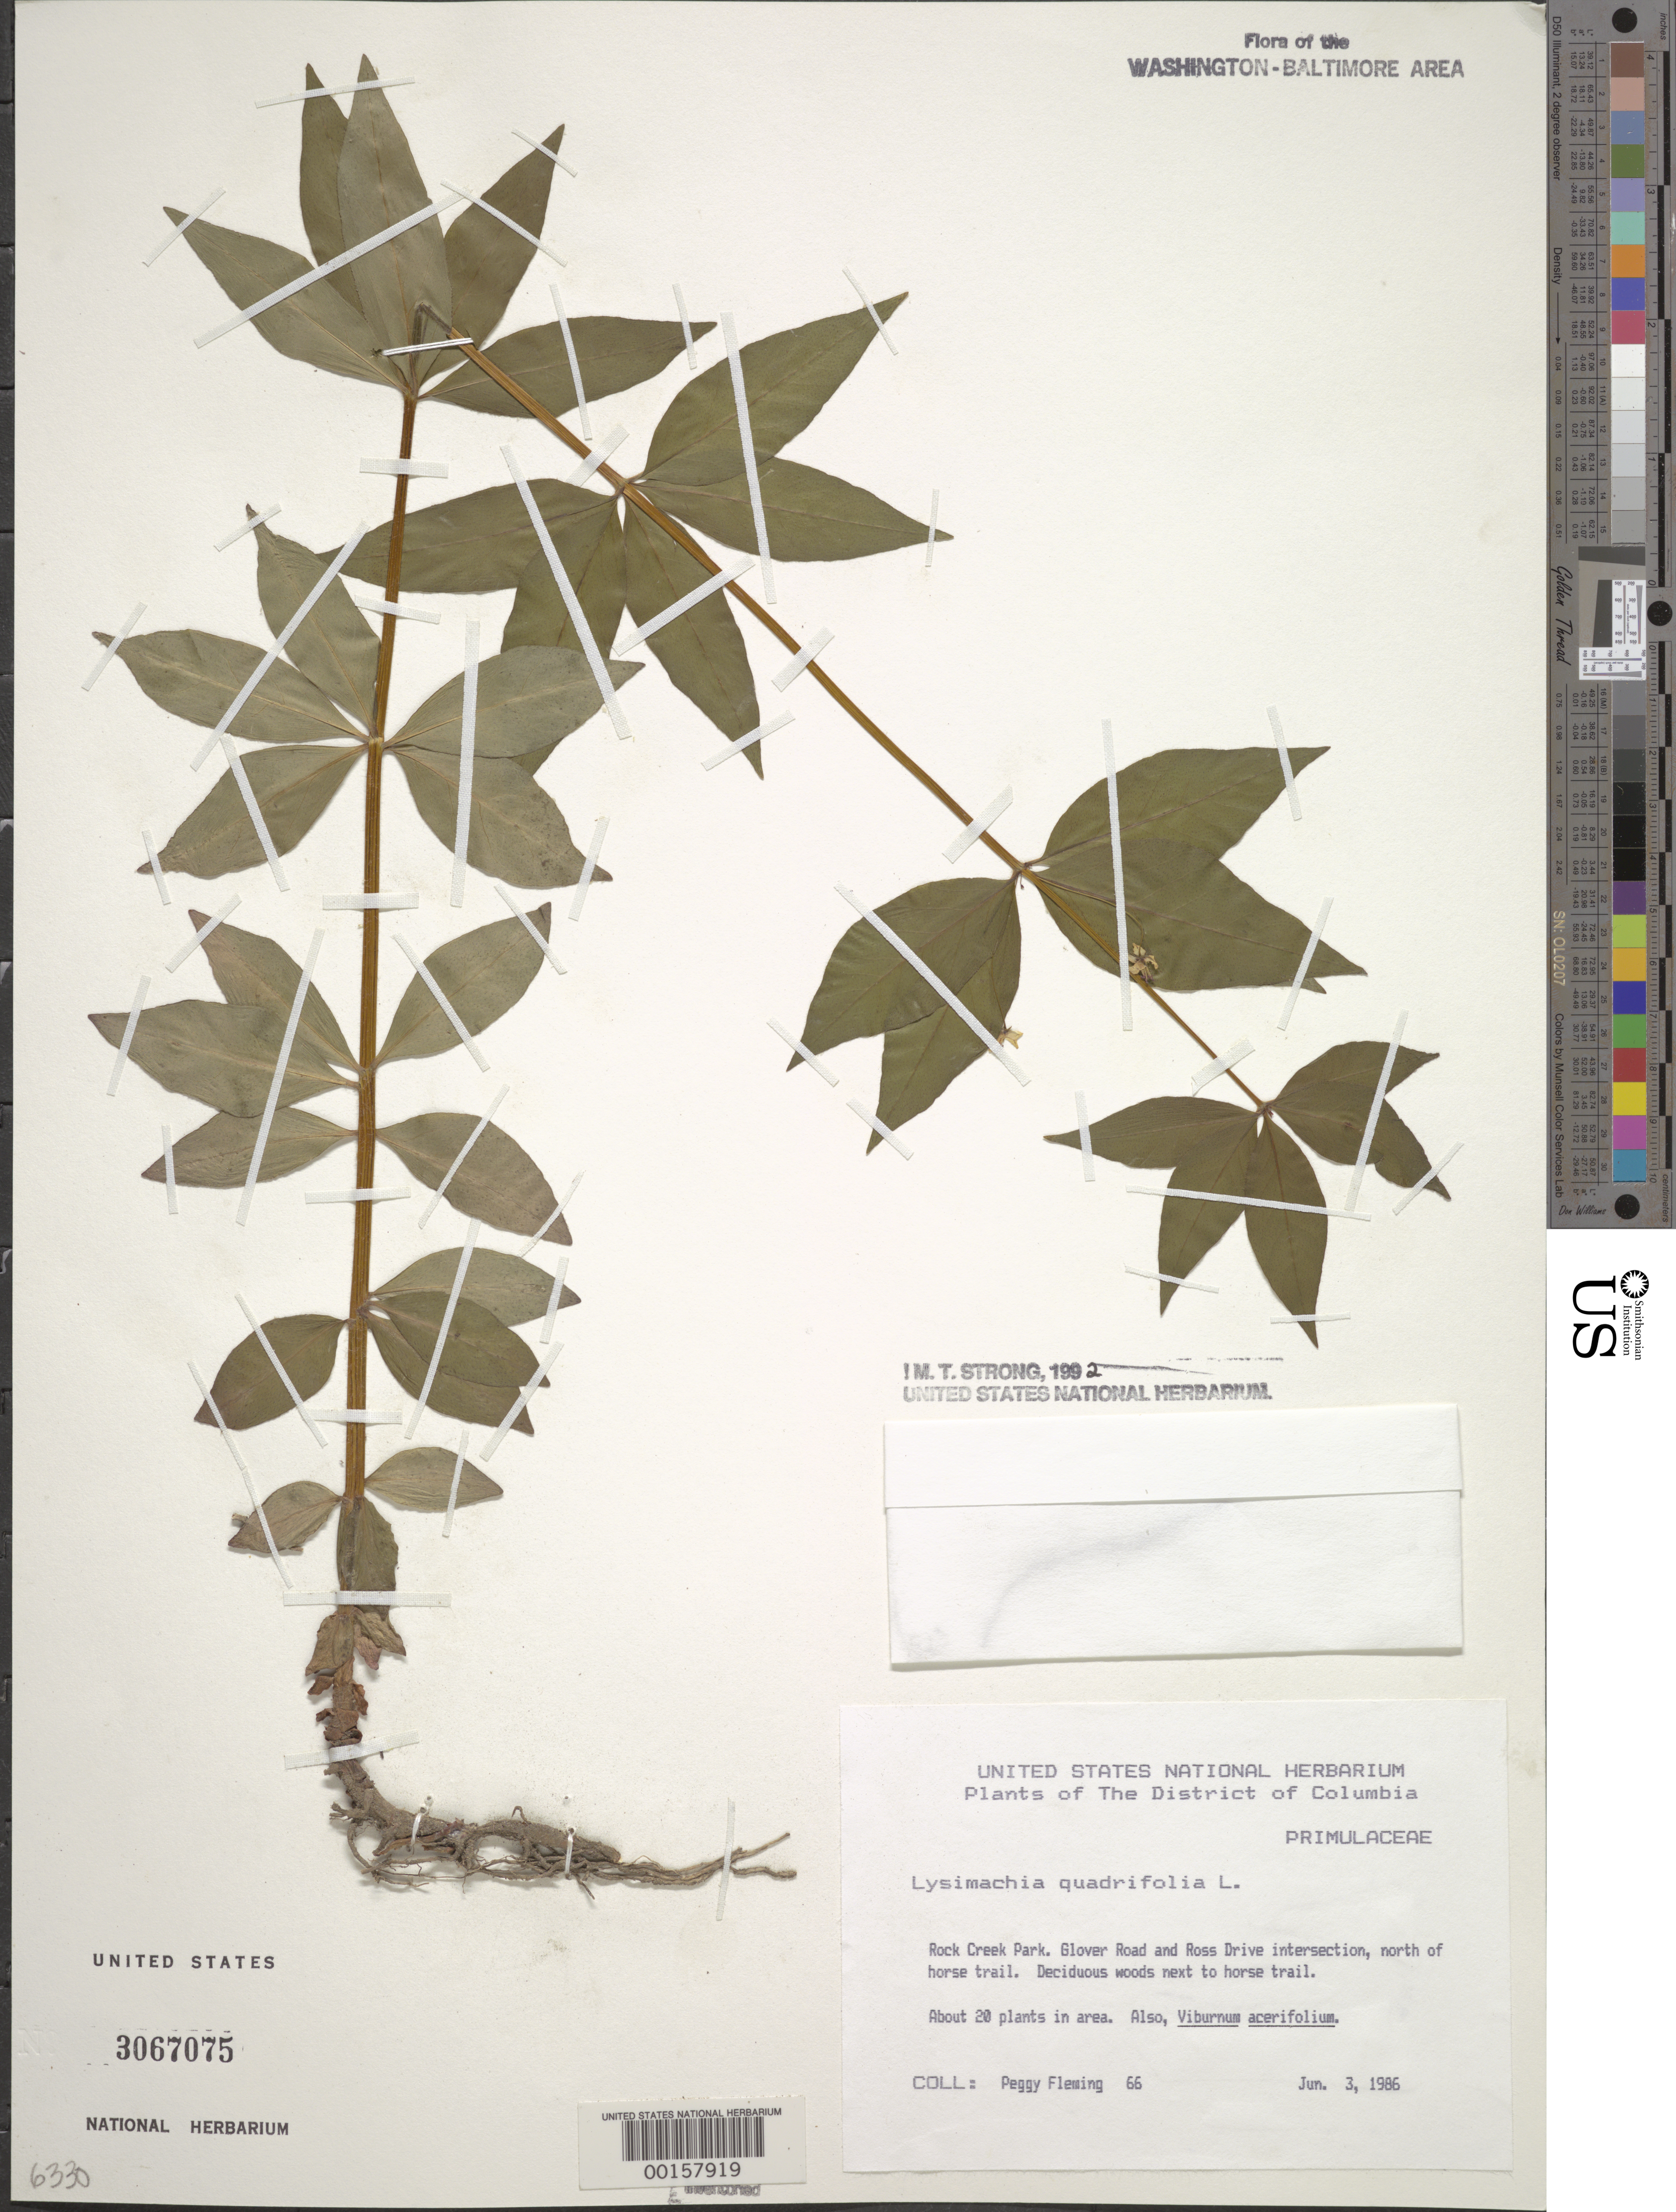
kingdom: Plantae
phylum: Tracheophyta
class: Magnoliopsida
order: Ericales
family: Primulaceae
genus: Lysimachia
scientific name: Lysimachia quadrifolia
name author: L.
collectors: P. Fleming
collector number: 66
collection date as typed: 03 Jun 1986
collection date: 1986-06-03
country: United States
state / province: District of Columbia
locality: Of Horse Trail.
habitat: Deciduous woods next to horse trail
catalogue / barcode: US 3067075